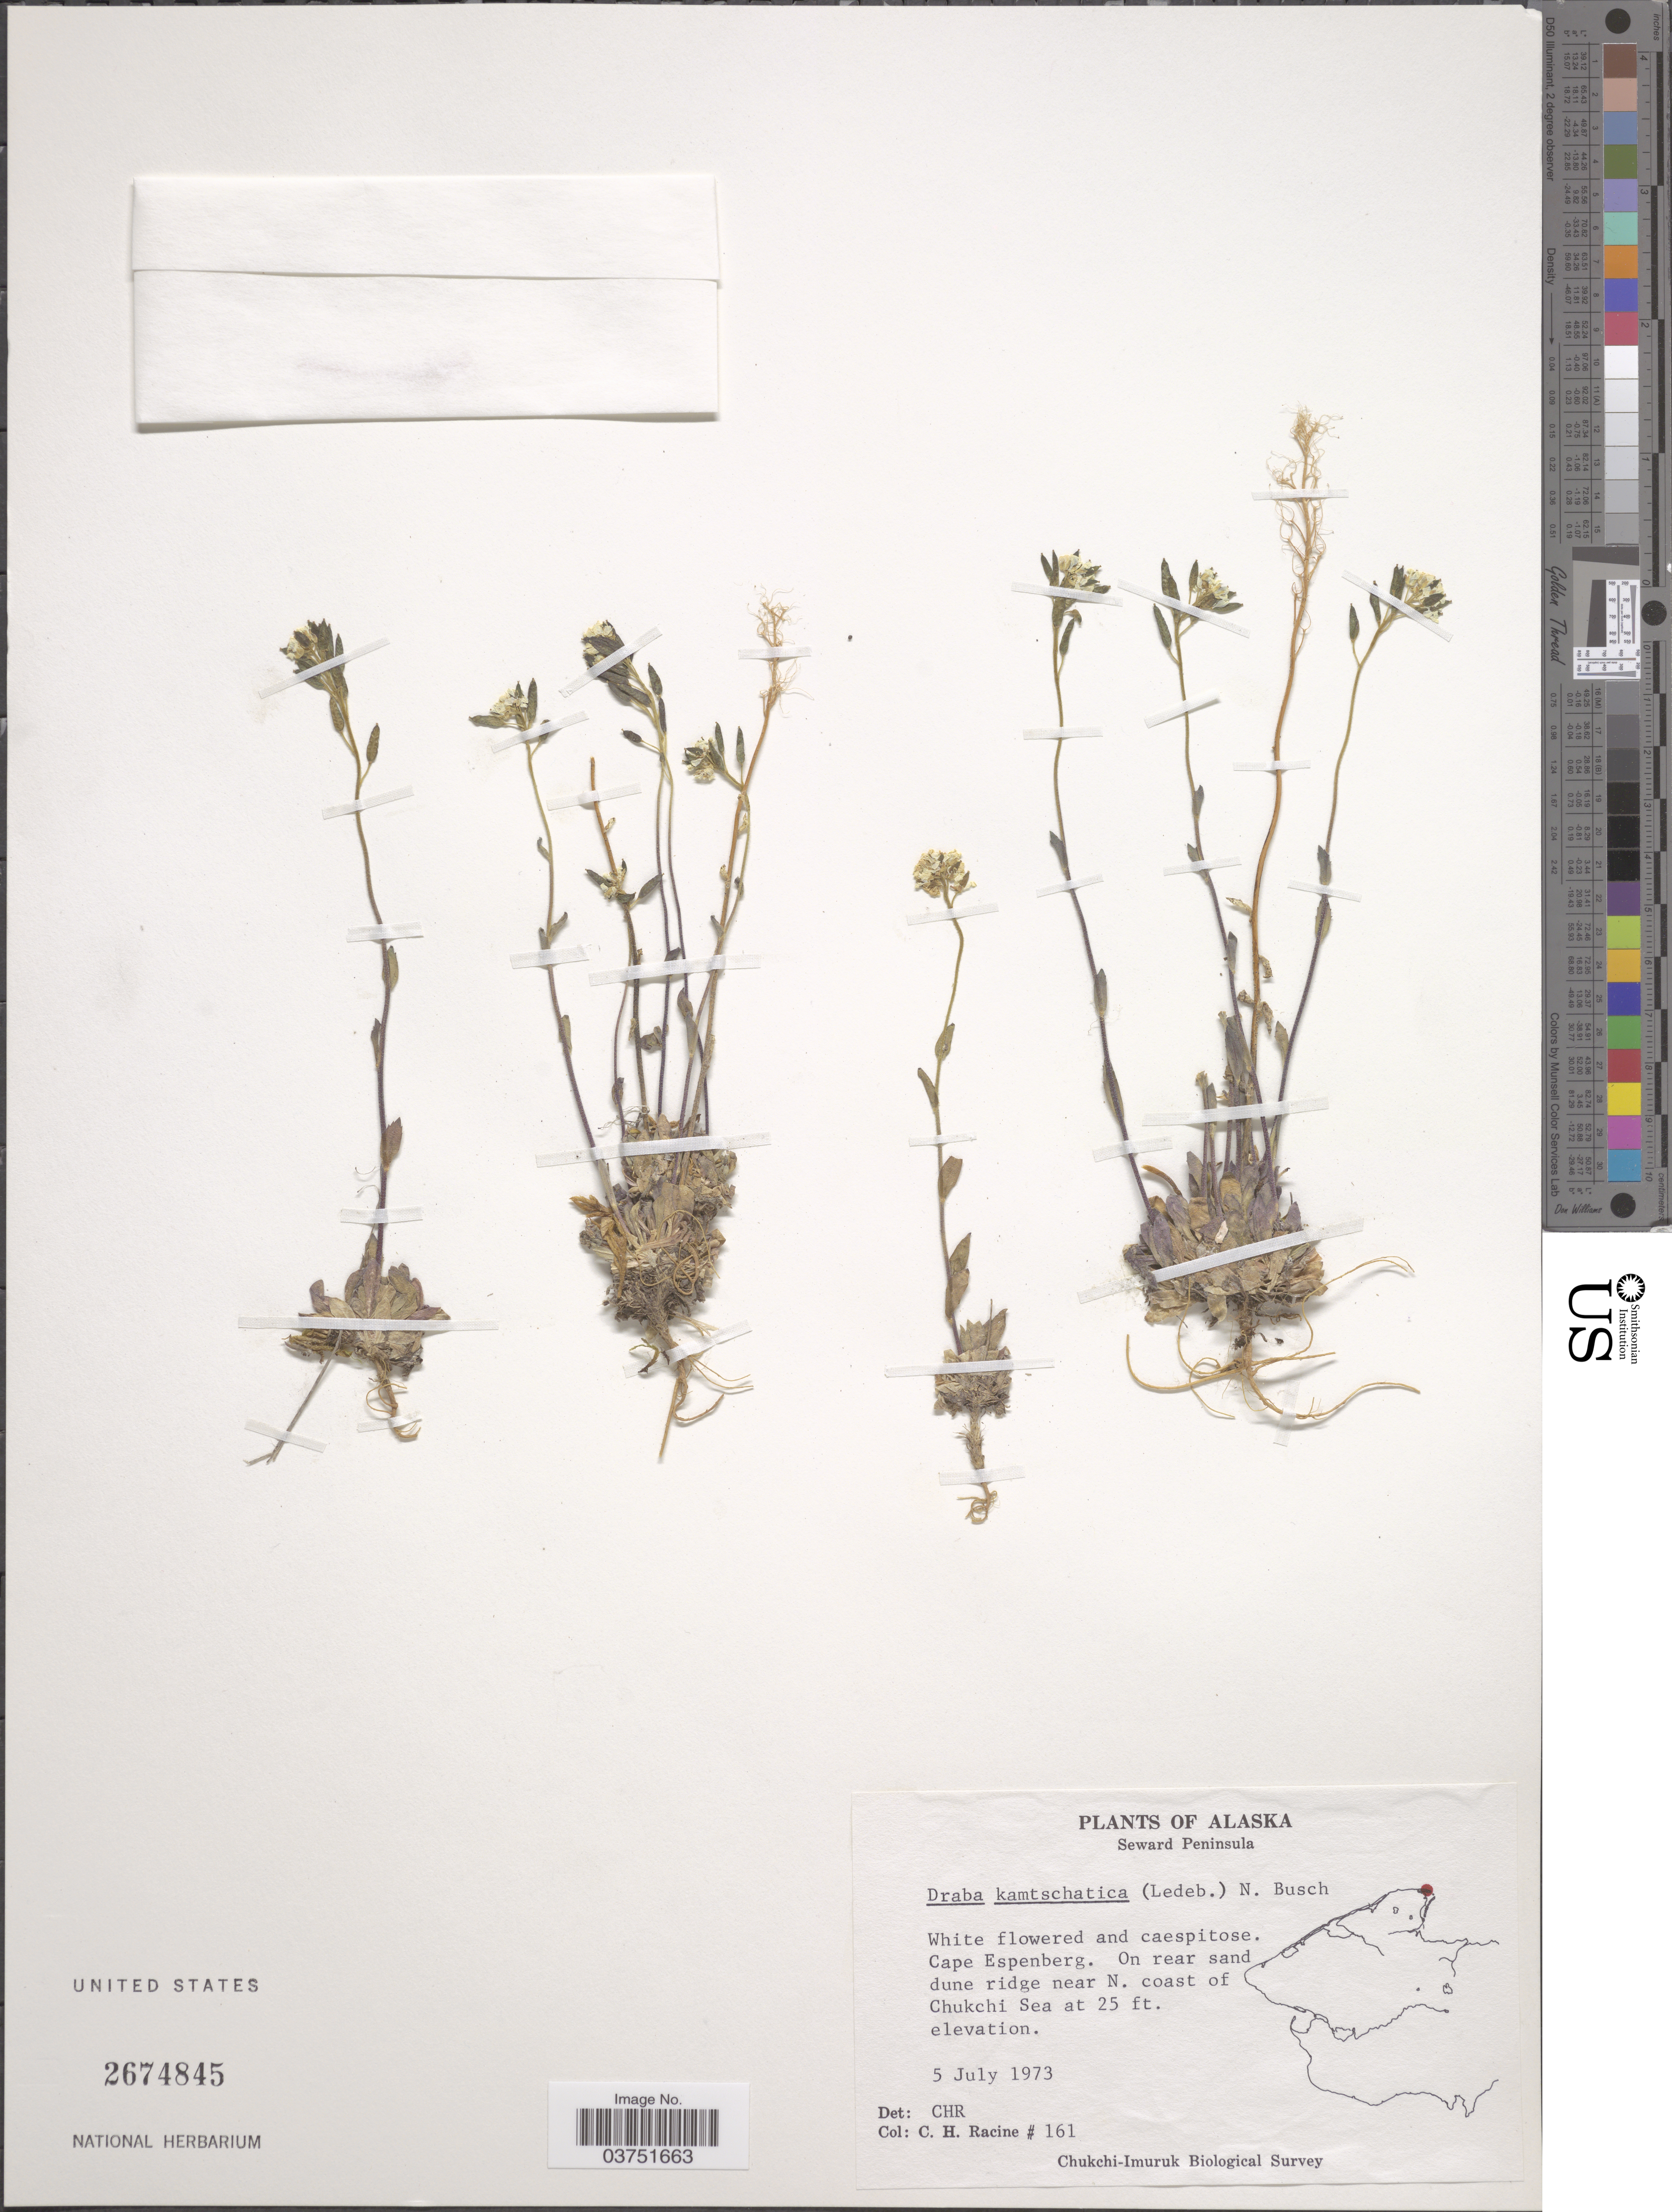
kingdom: Plantae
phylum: Tracheophyta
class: Magnoliopsida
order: Brassicales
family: Brassicaceae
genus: Draba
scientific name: Draba kamtschatica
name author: (Ledeb.) N. Busch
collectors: C. Racine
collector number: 161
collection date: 1973-07-05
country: United States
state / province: Alaska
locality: Seward Peninsula. Cape Espenberg. On rear sand dune ridge near N. coast of Chukchi Sea.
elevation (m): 8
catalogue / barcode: US 2674845